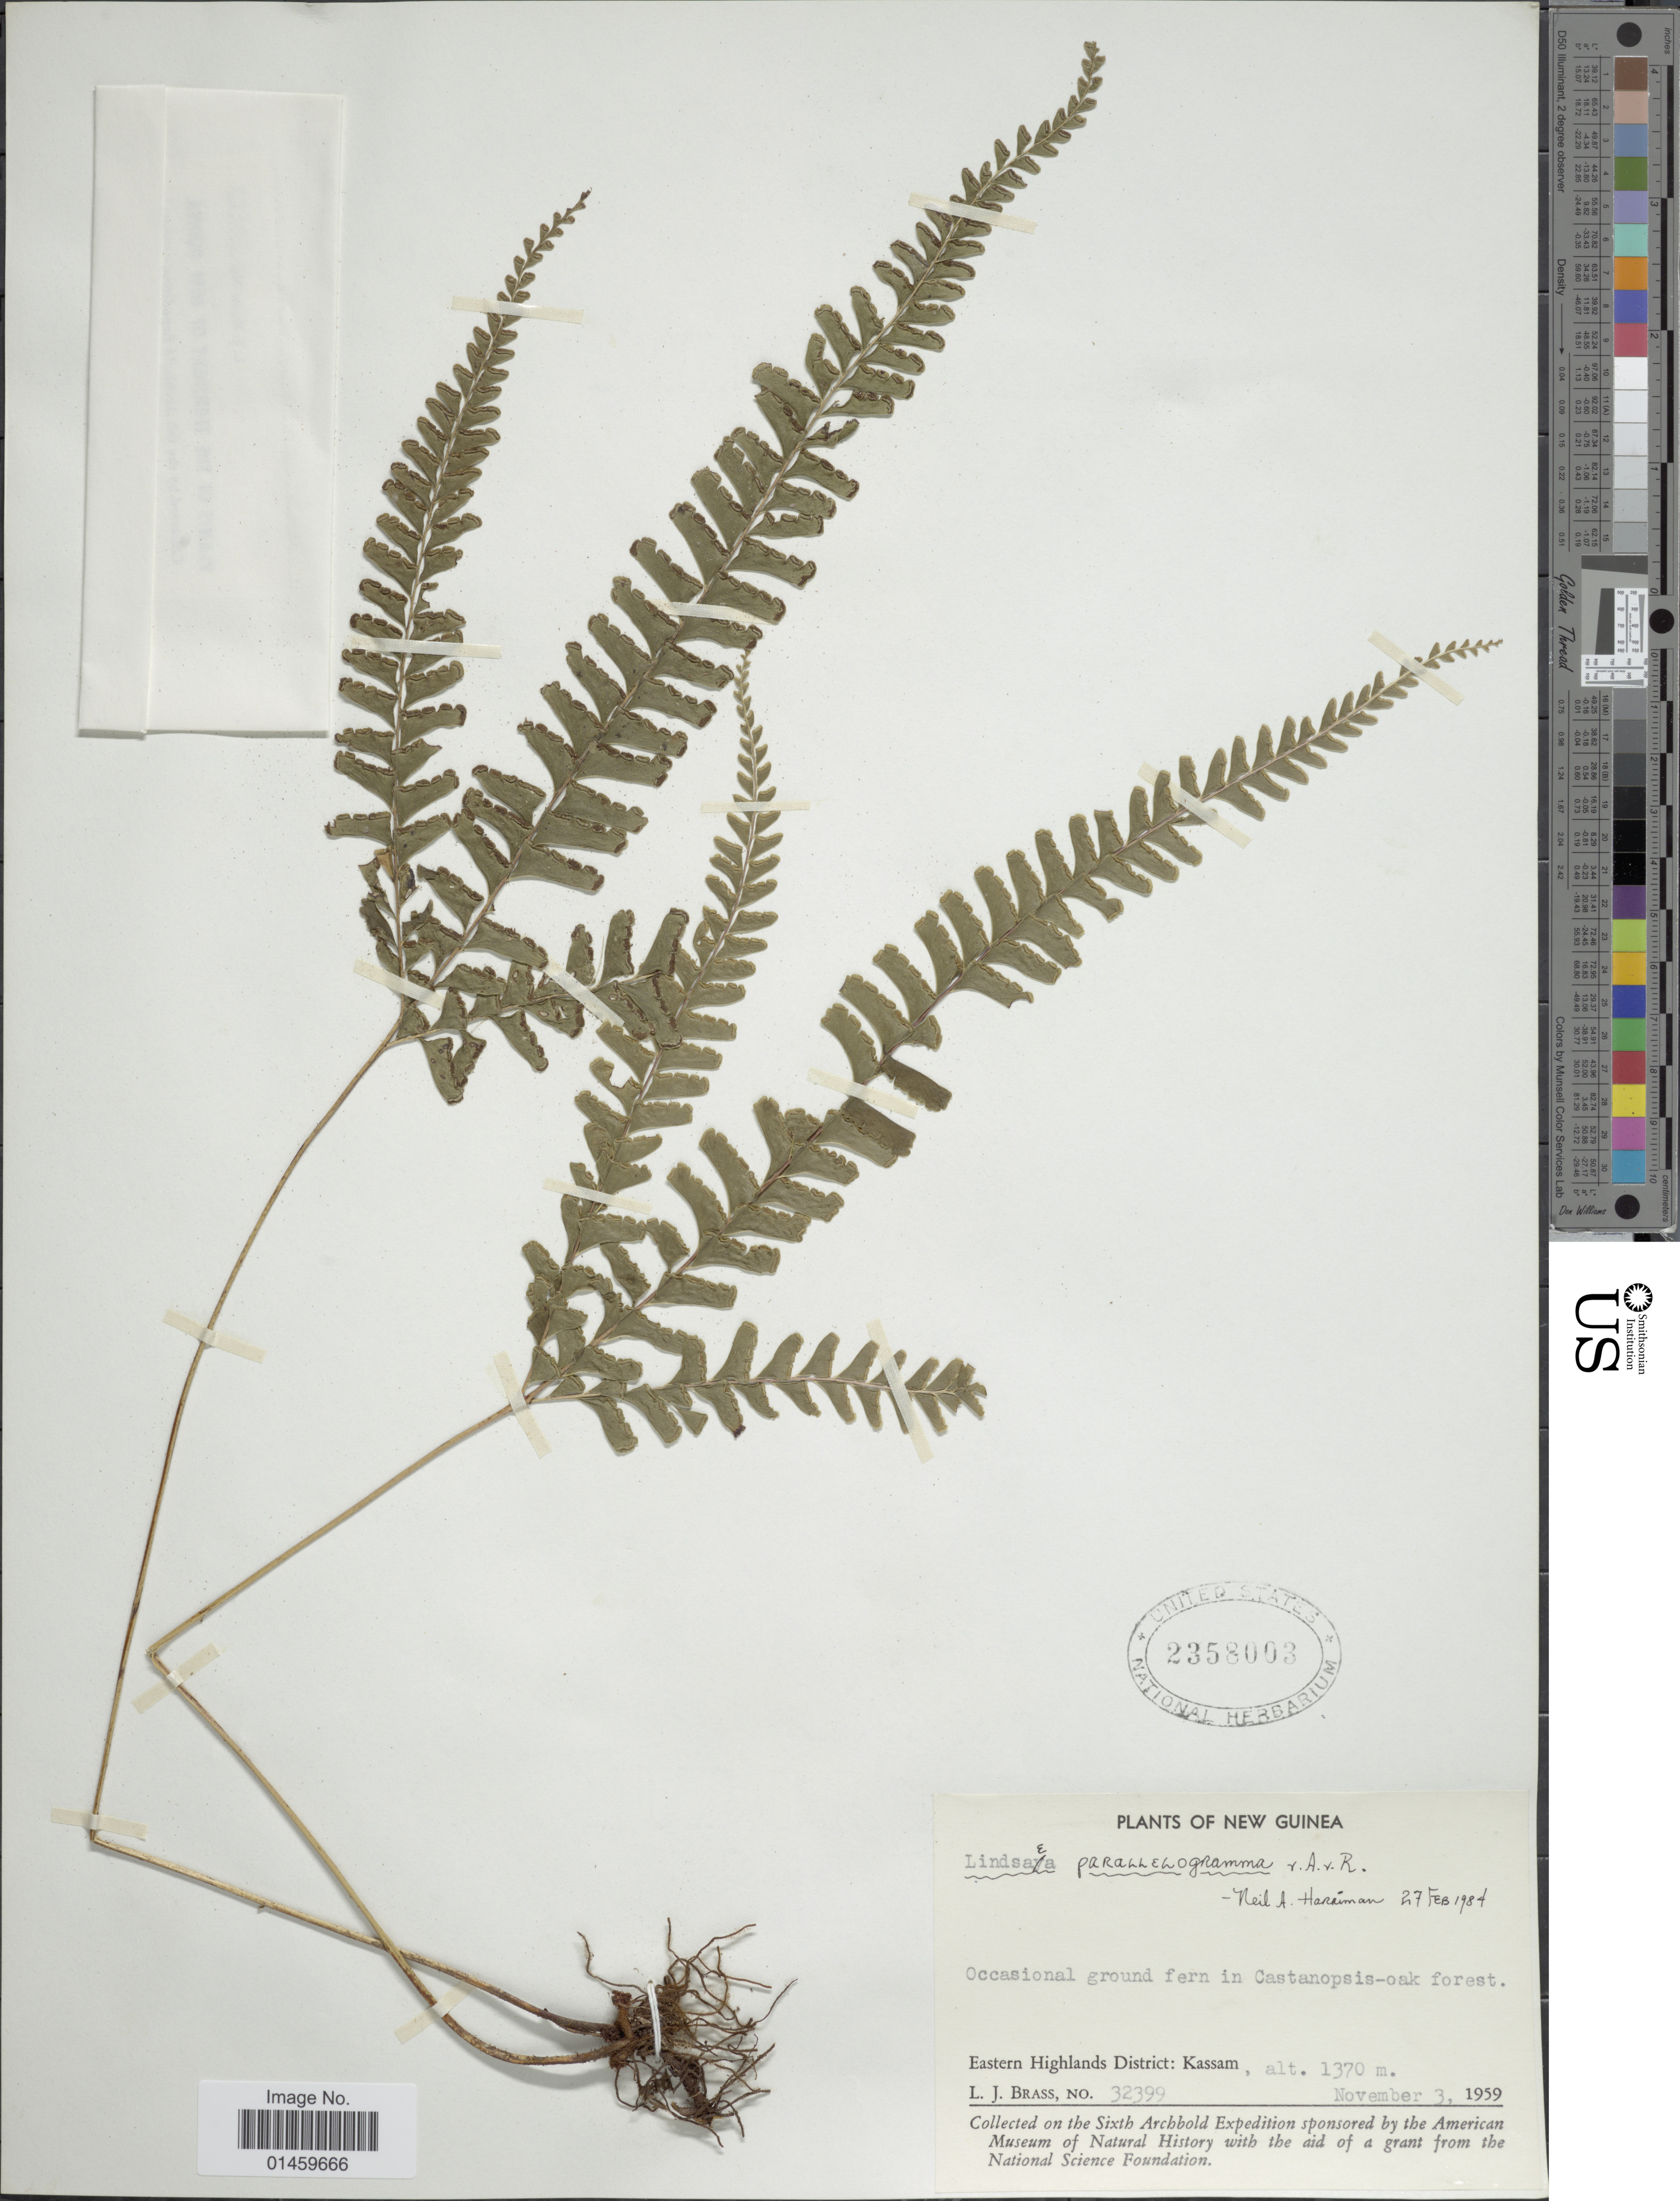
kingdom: Plantae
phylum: Tracheophyta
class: Polypodiopsida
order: Polypodiales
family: Lindsaeaceae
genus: Lindsaea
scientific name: Lindsaea parallelogramma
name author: Alderw.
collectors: L. J. Brass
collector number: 32399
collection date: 1959-11-03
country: Papua New Guinea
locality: New Guinea. Eastern Highlands District: Kassam.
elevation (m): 1370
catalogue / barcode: US 2358003